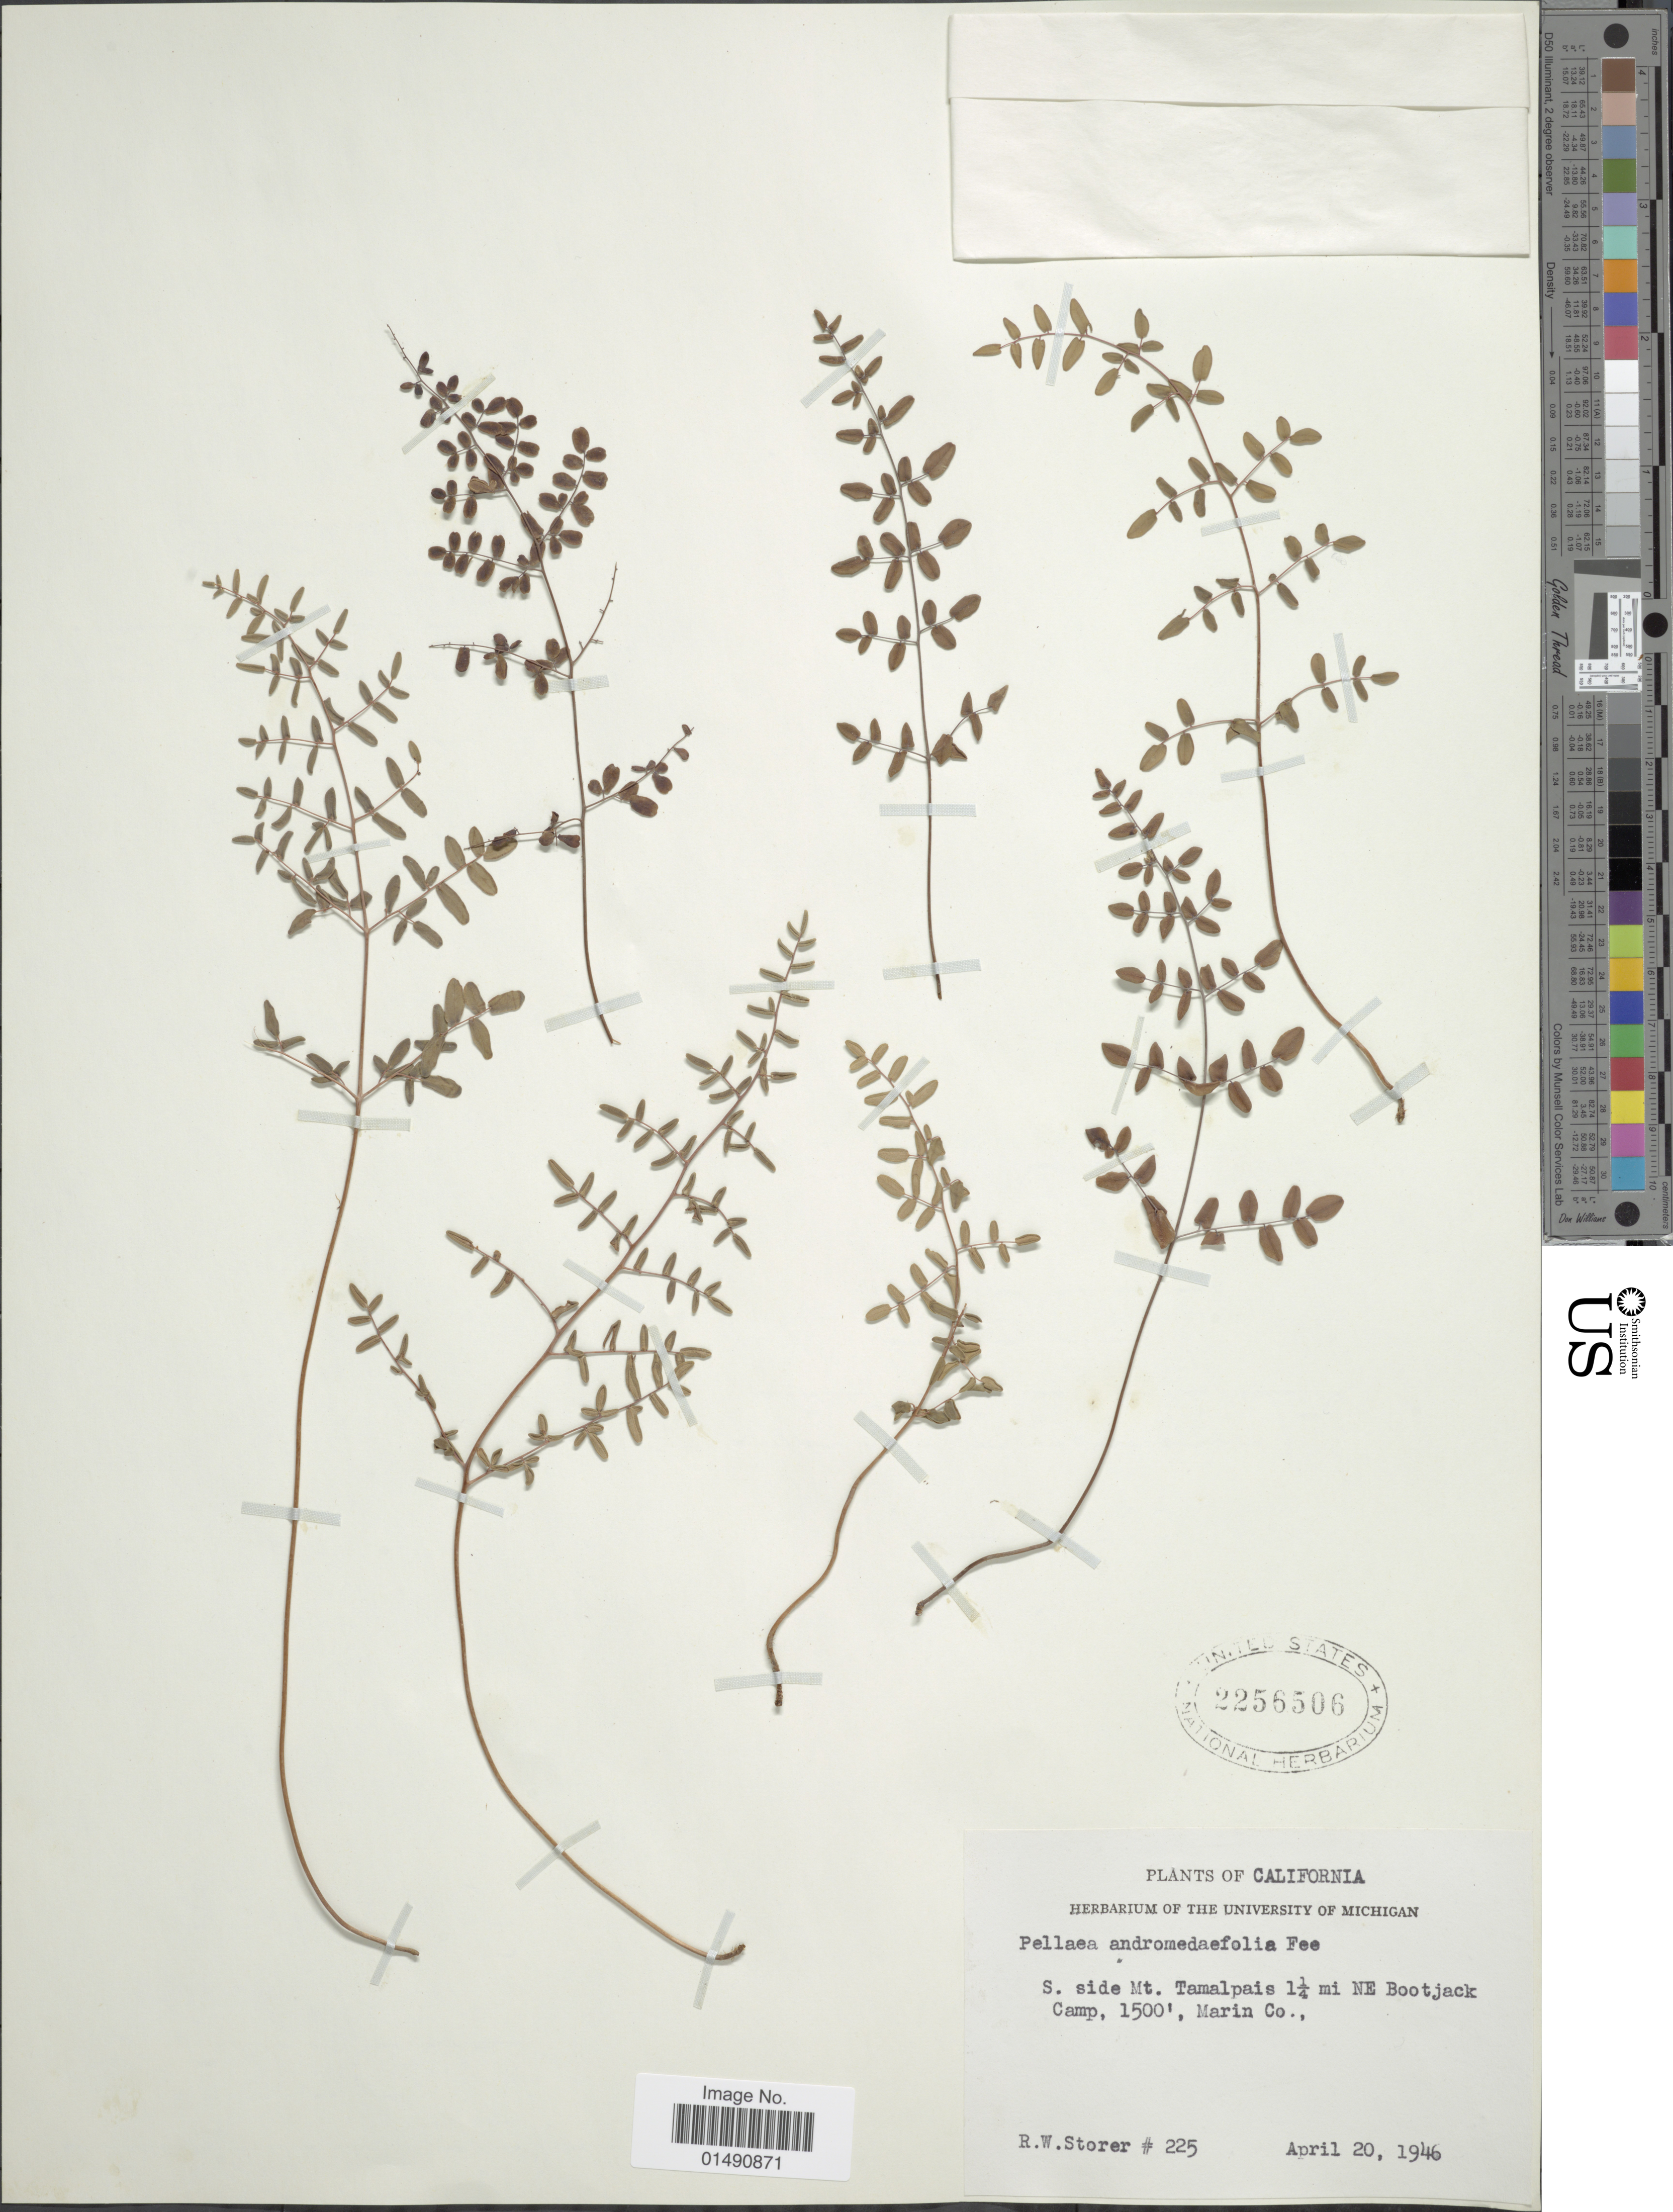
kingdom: Plantae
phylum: Tracheophyta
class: Polypodiopsida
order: Polypodiales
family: Pteridaceae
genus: Pellaea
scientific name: Pellaea andromedifolia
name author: (Kaulf.) Fée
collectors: R. Storer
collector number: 225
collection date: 1946-04-20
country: United States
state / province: California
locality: S. side Mt. Tamalpais 1 1/4 mi NE Bootjack Camp, Martin Co,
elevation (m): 457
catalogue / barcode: US 2256506